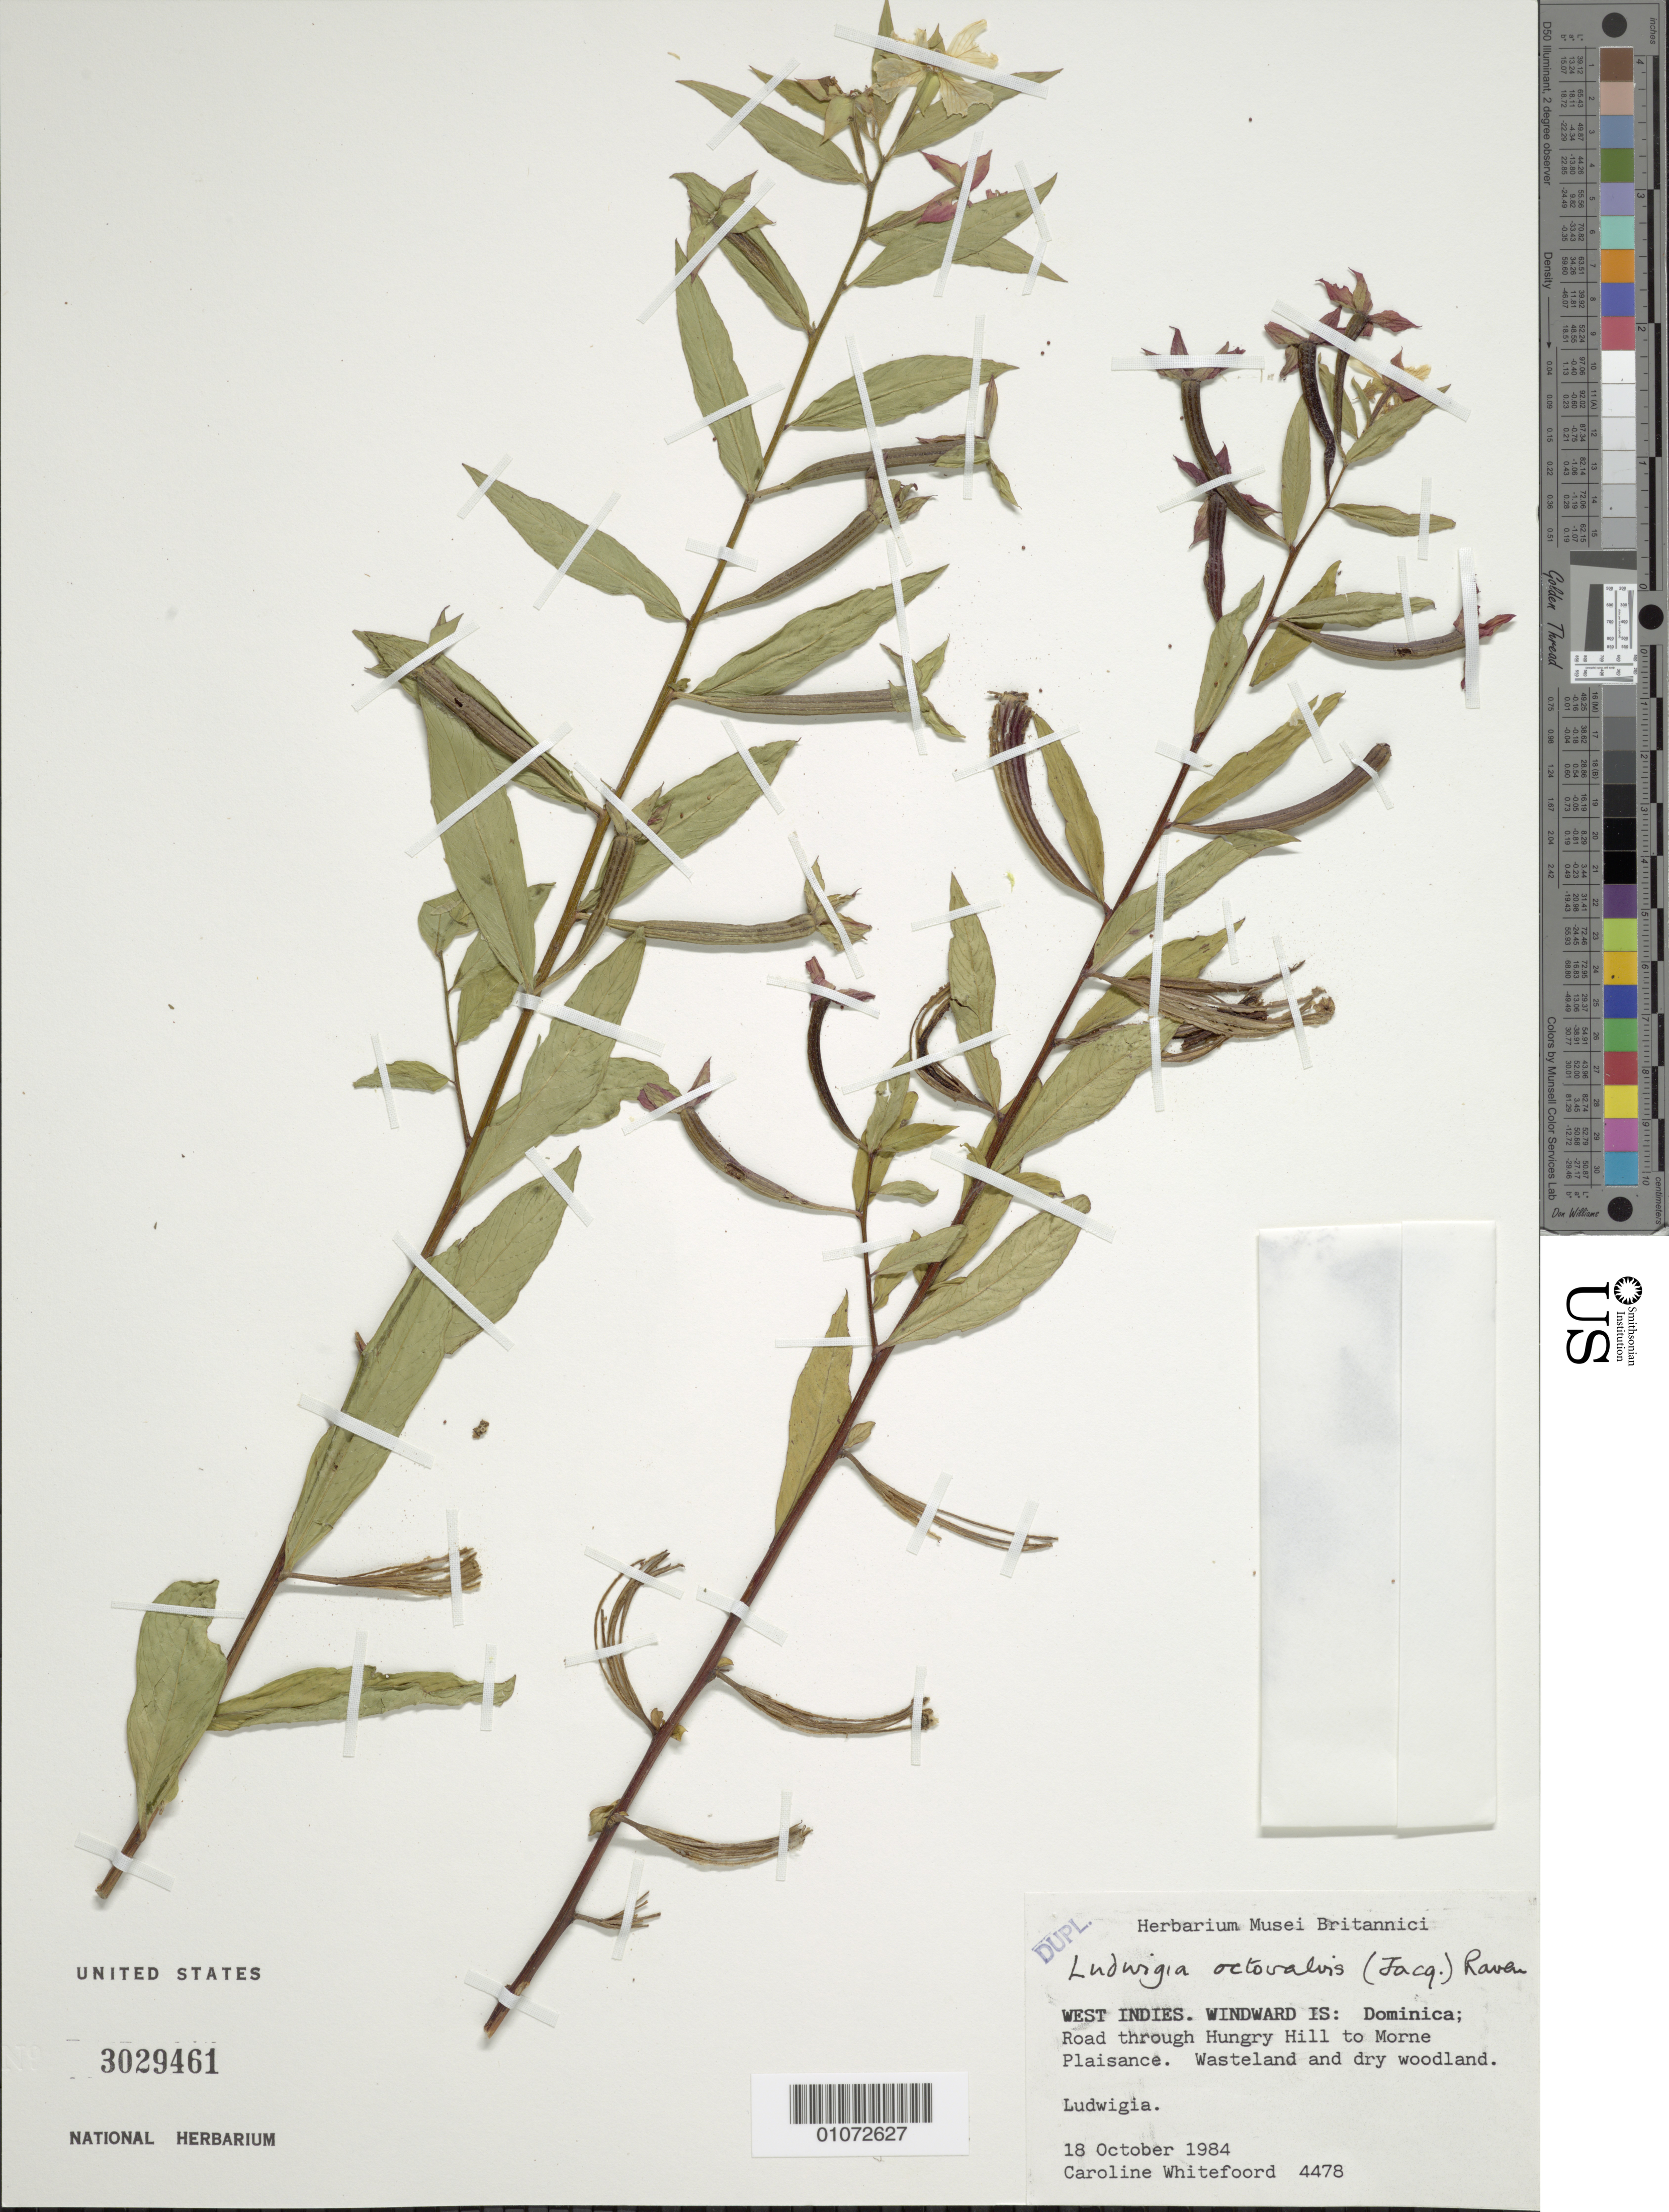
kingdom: Plantae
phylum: Tracheophyta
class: Magnoliopsida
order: Myrtales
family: Onagraceae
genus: Ludwigia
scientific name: Ludwigia octovalvis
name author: (Jacq.) P.H. Raven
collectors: C. Whitefoord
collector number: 4478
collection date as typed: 18 Oct 1984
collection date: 1984-10-18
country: Dominica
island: Dominica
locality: Road through Hungry Hill to Morne Plaisance. Wasteland and dry woodland.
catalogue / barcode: US 3029461